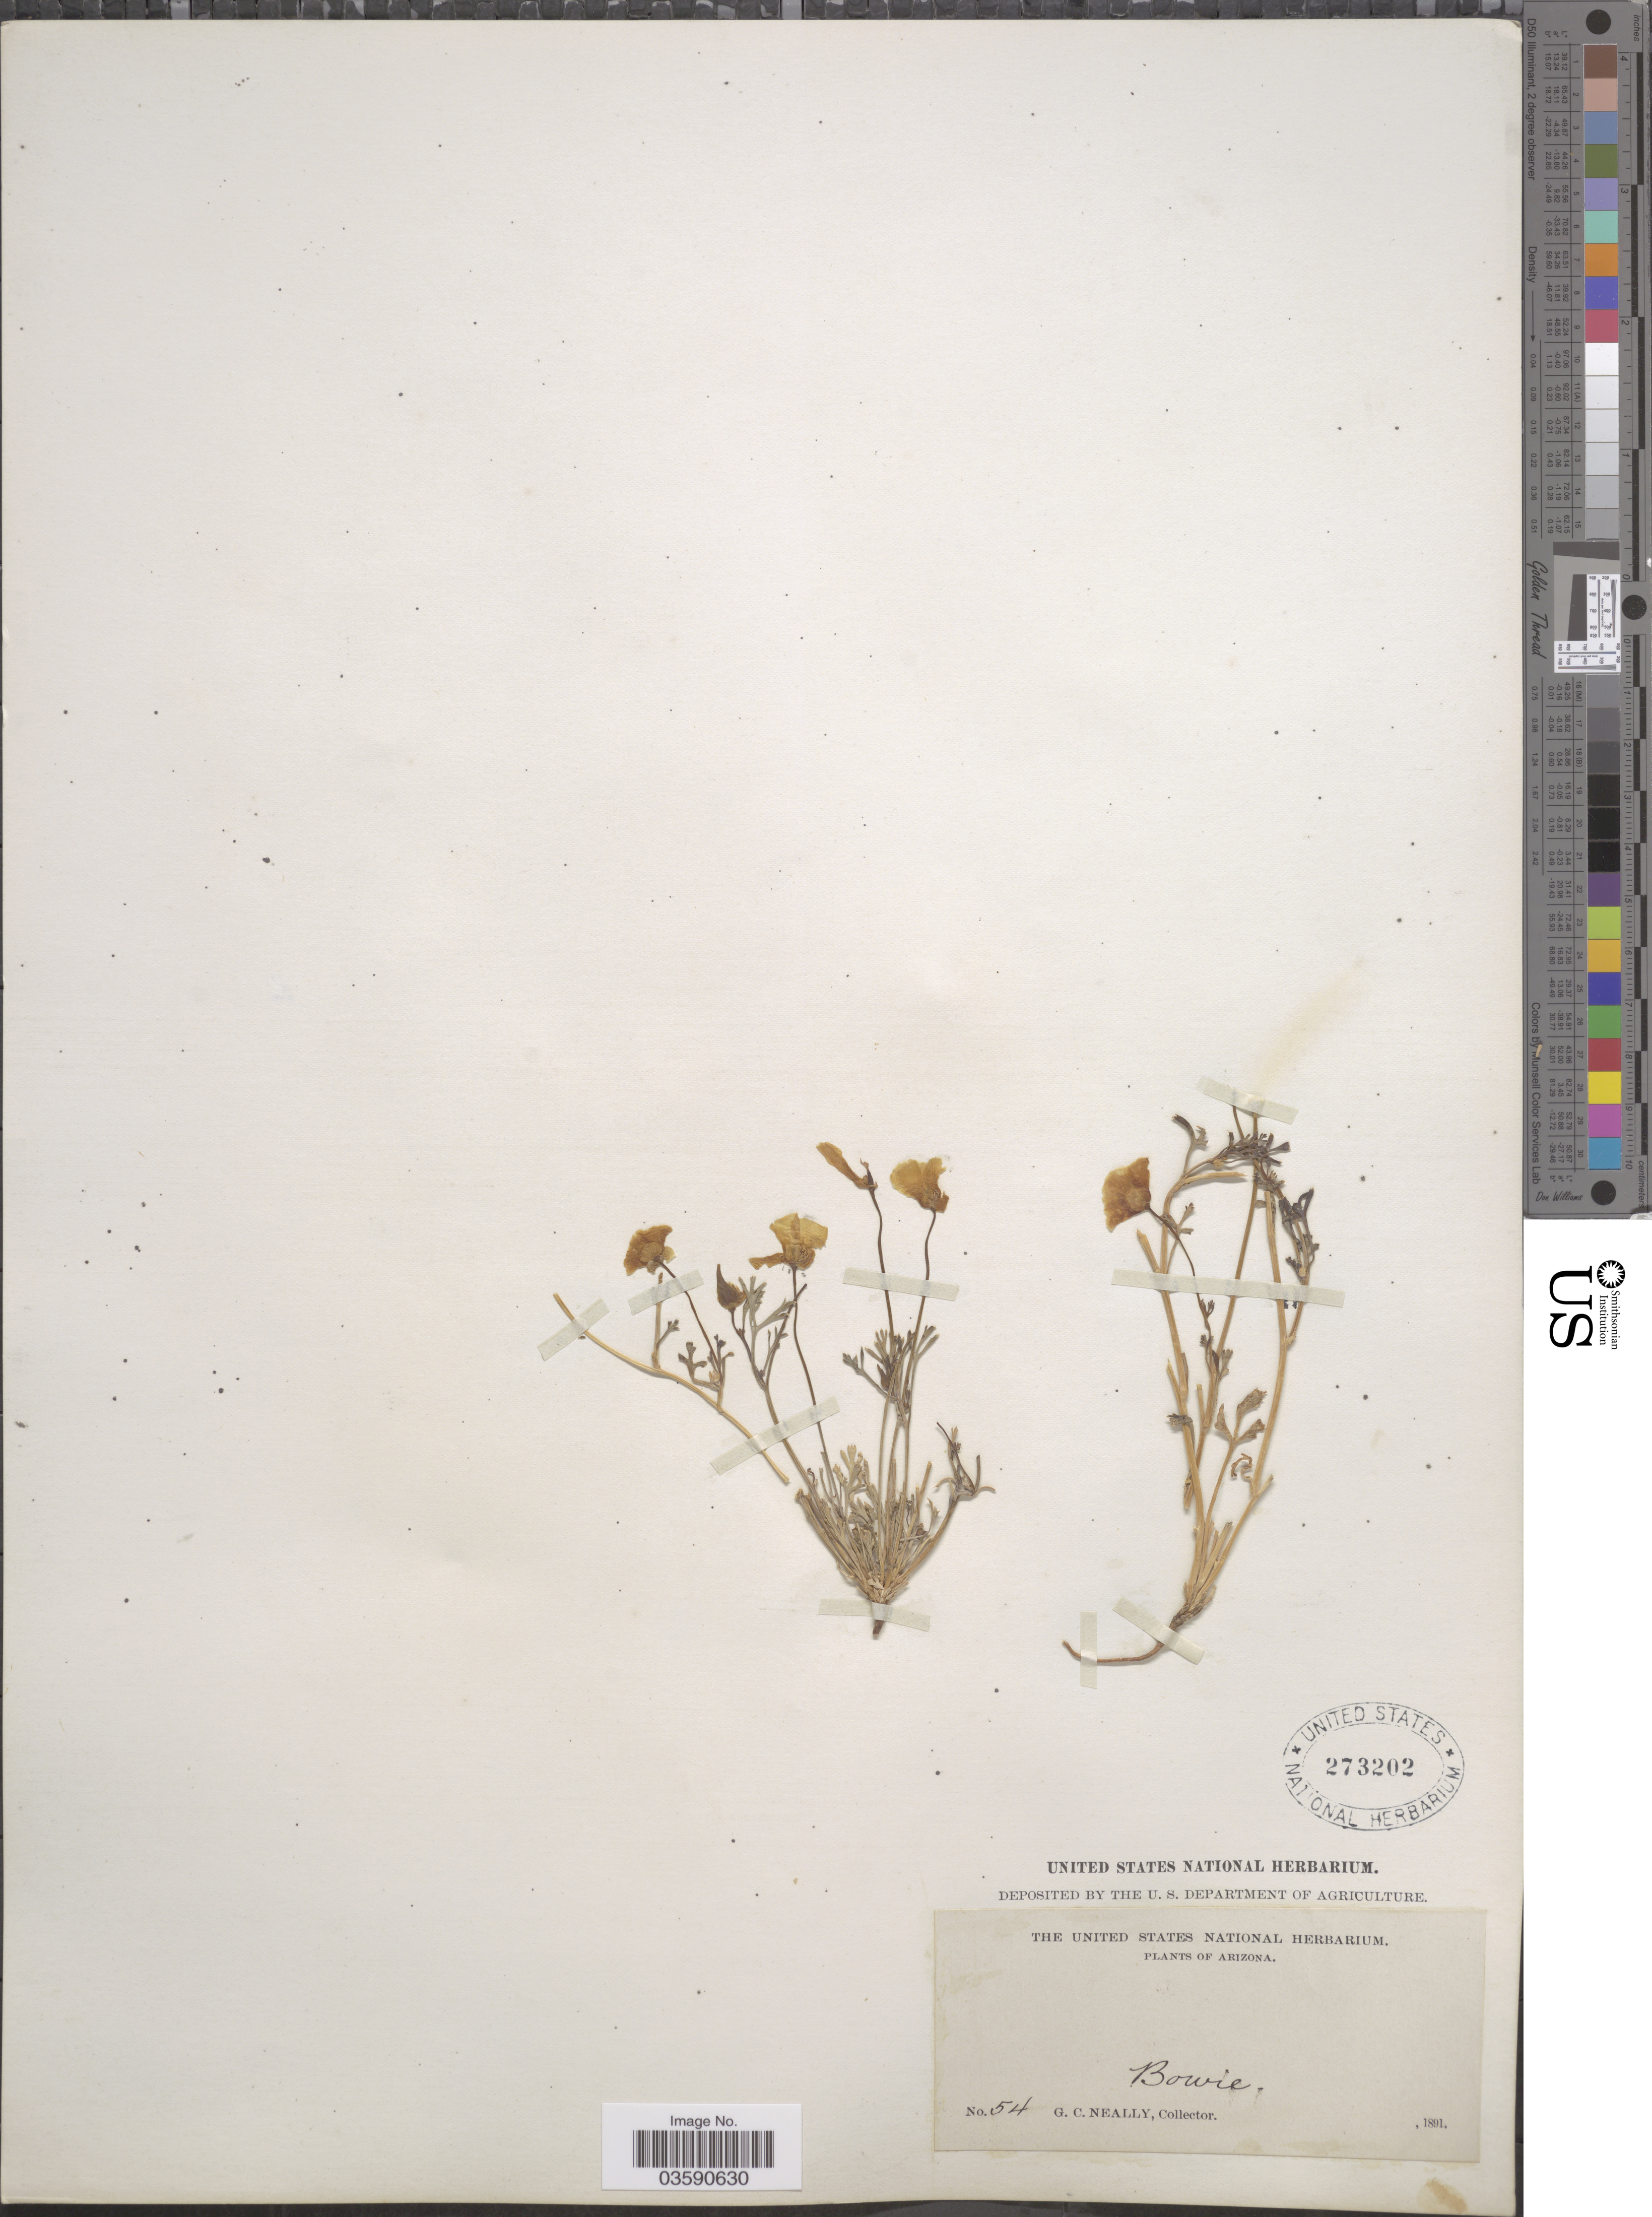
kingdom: Plantae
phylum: Tracheophyta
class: Magnoliopsida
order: Ranunculales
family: Papaveraceae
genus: Eschscholzia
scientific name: Eschscholzia mexicana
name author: Greene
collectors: G. Neally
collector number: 54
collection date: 1891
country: United States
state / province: Arizona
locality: Bowie.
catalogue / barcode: US 273202